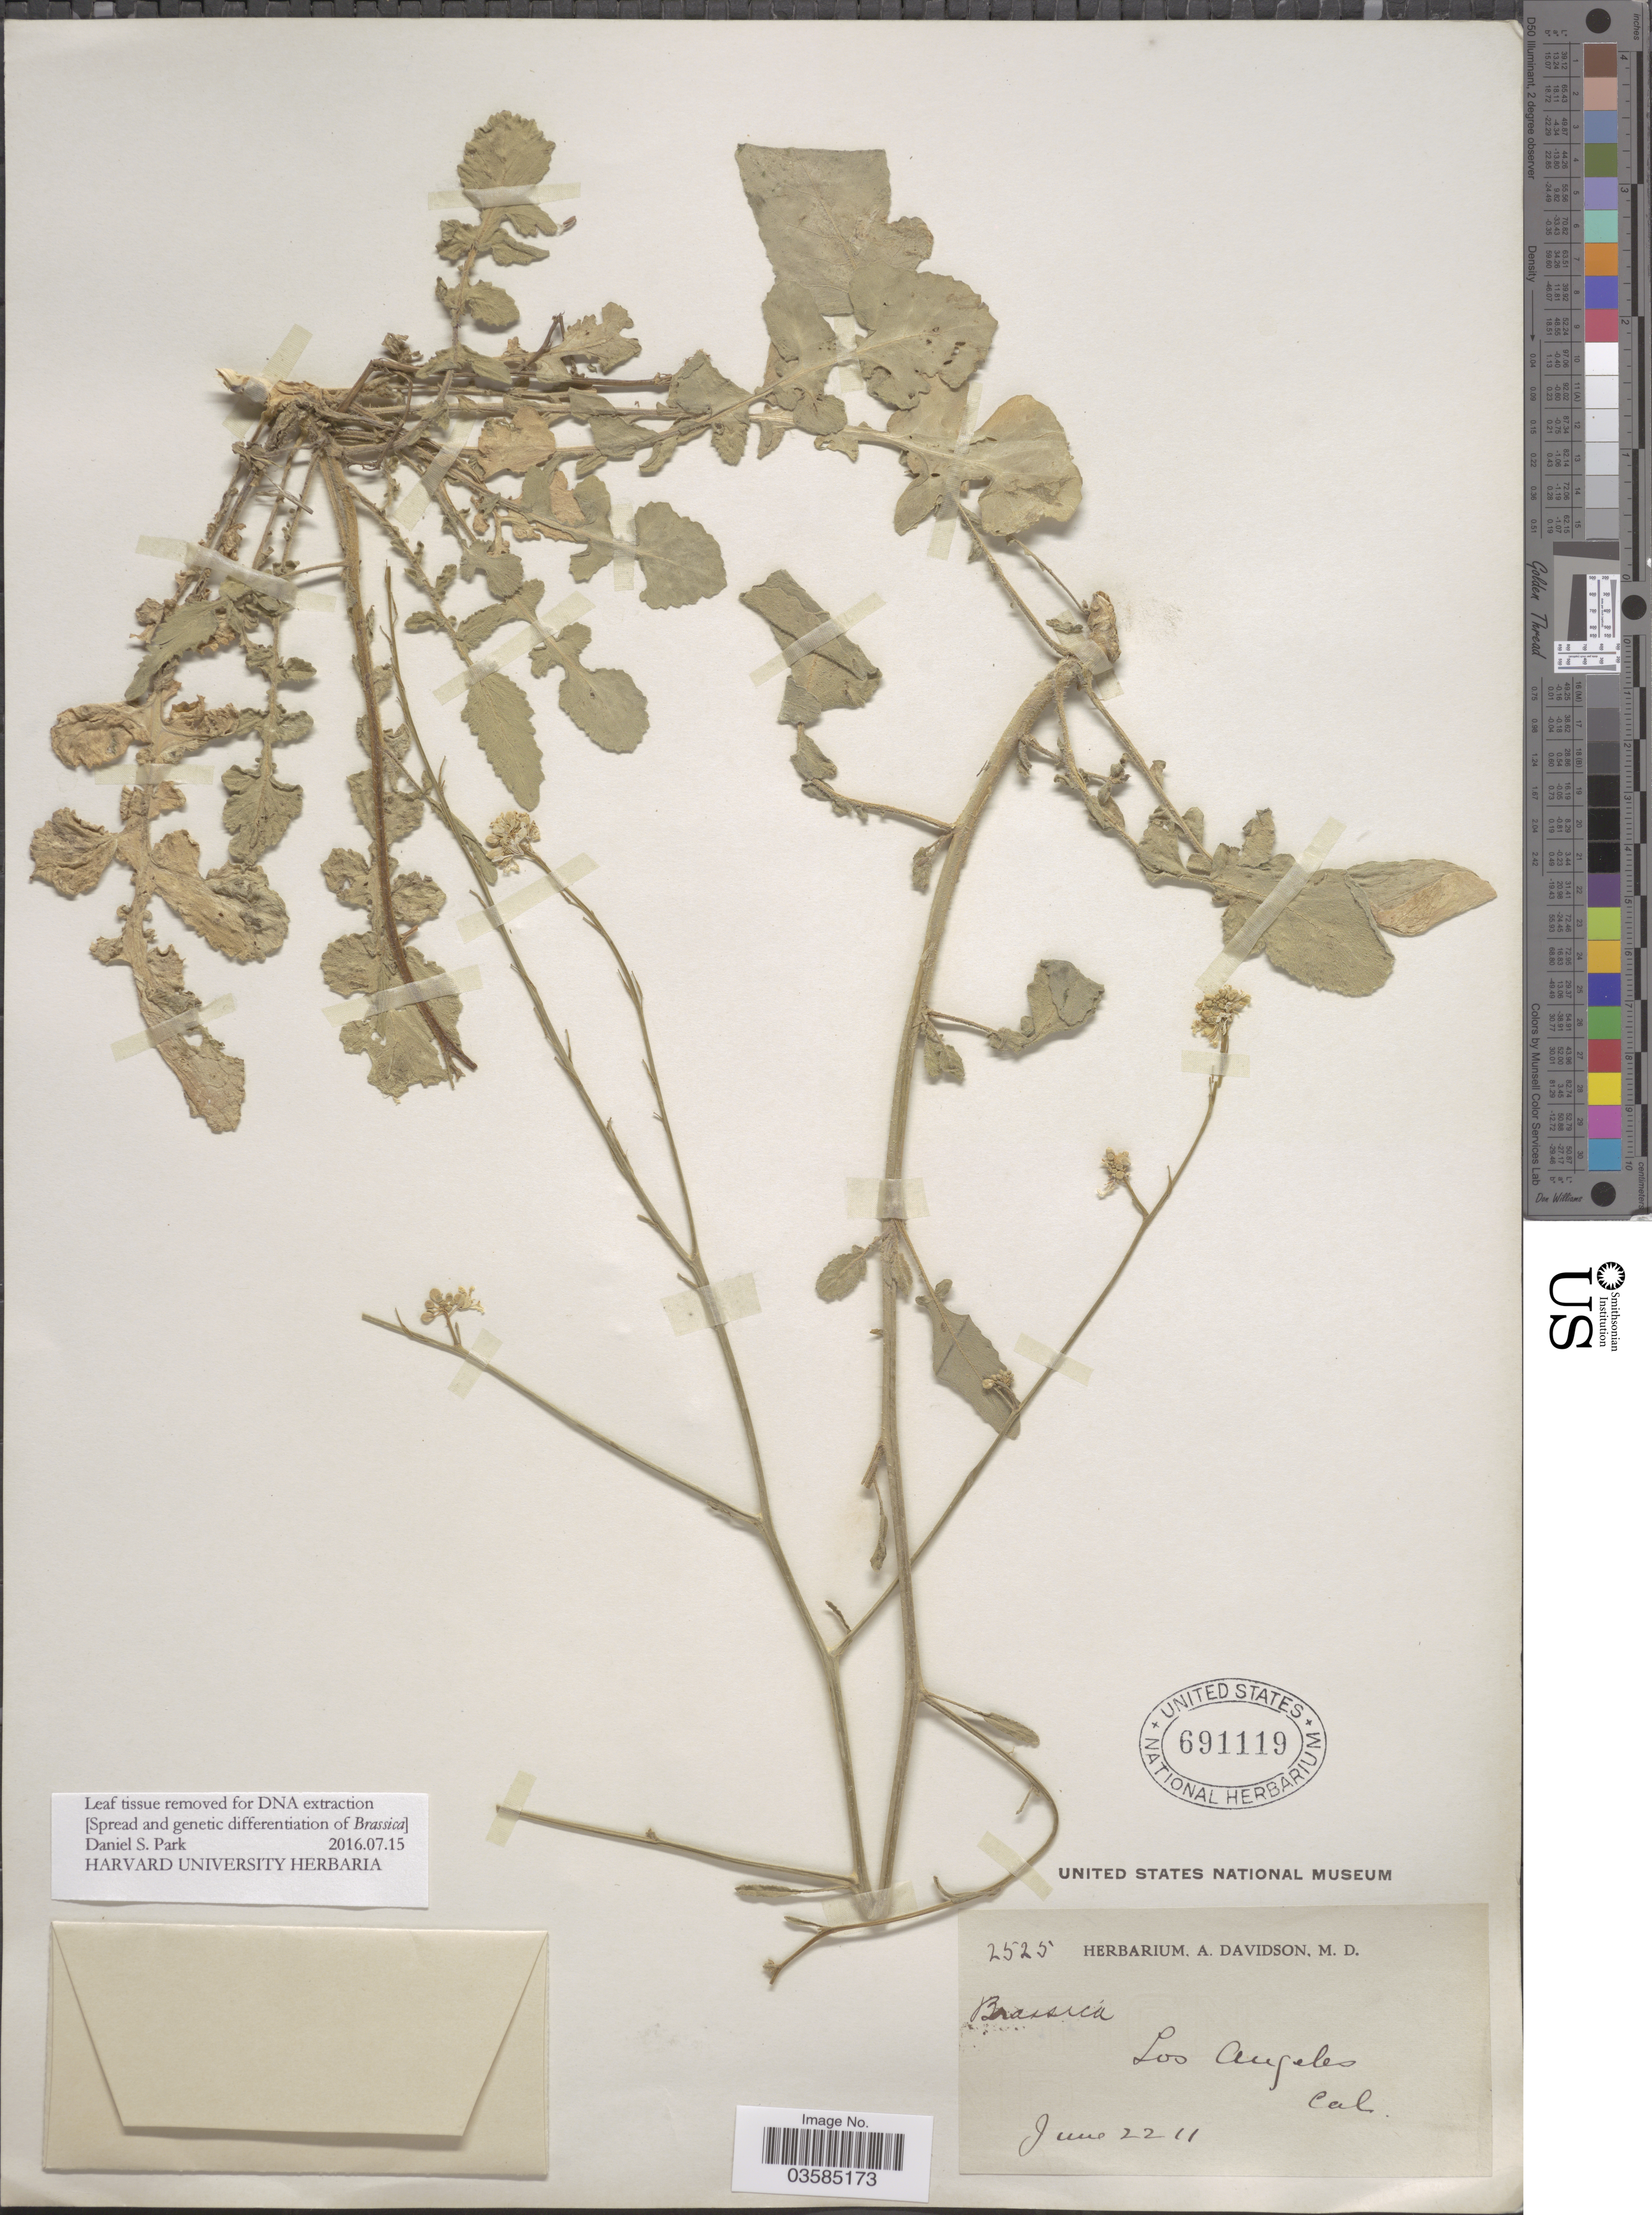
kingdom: Plantae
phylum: Tracheophyta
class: Magnoliopsida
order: Brassicales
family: Brassicaceae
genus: Brassica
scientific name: Brassica nigra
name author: (L.) W.D.J. Koch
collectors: ex herb. A. Davidson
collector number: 2525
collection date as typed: Transcribed d/m/y: 22/6/11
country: United States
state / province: California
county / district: Los Angeles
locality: Los Angeles.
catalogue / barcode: US 691119